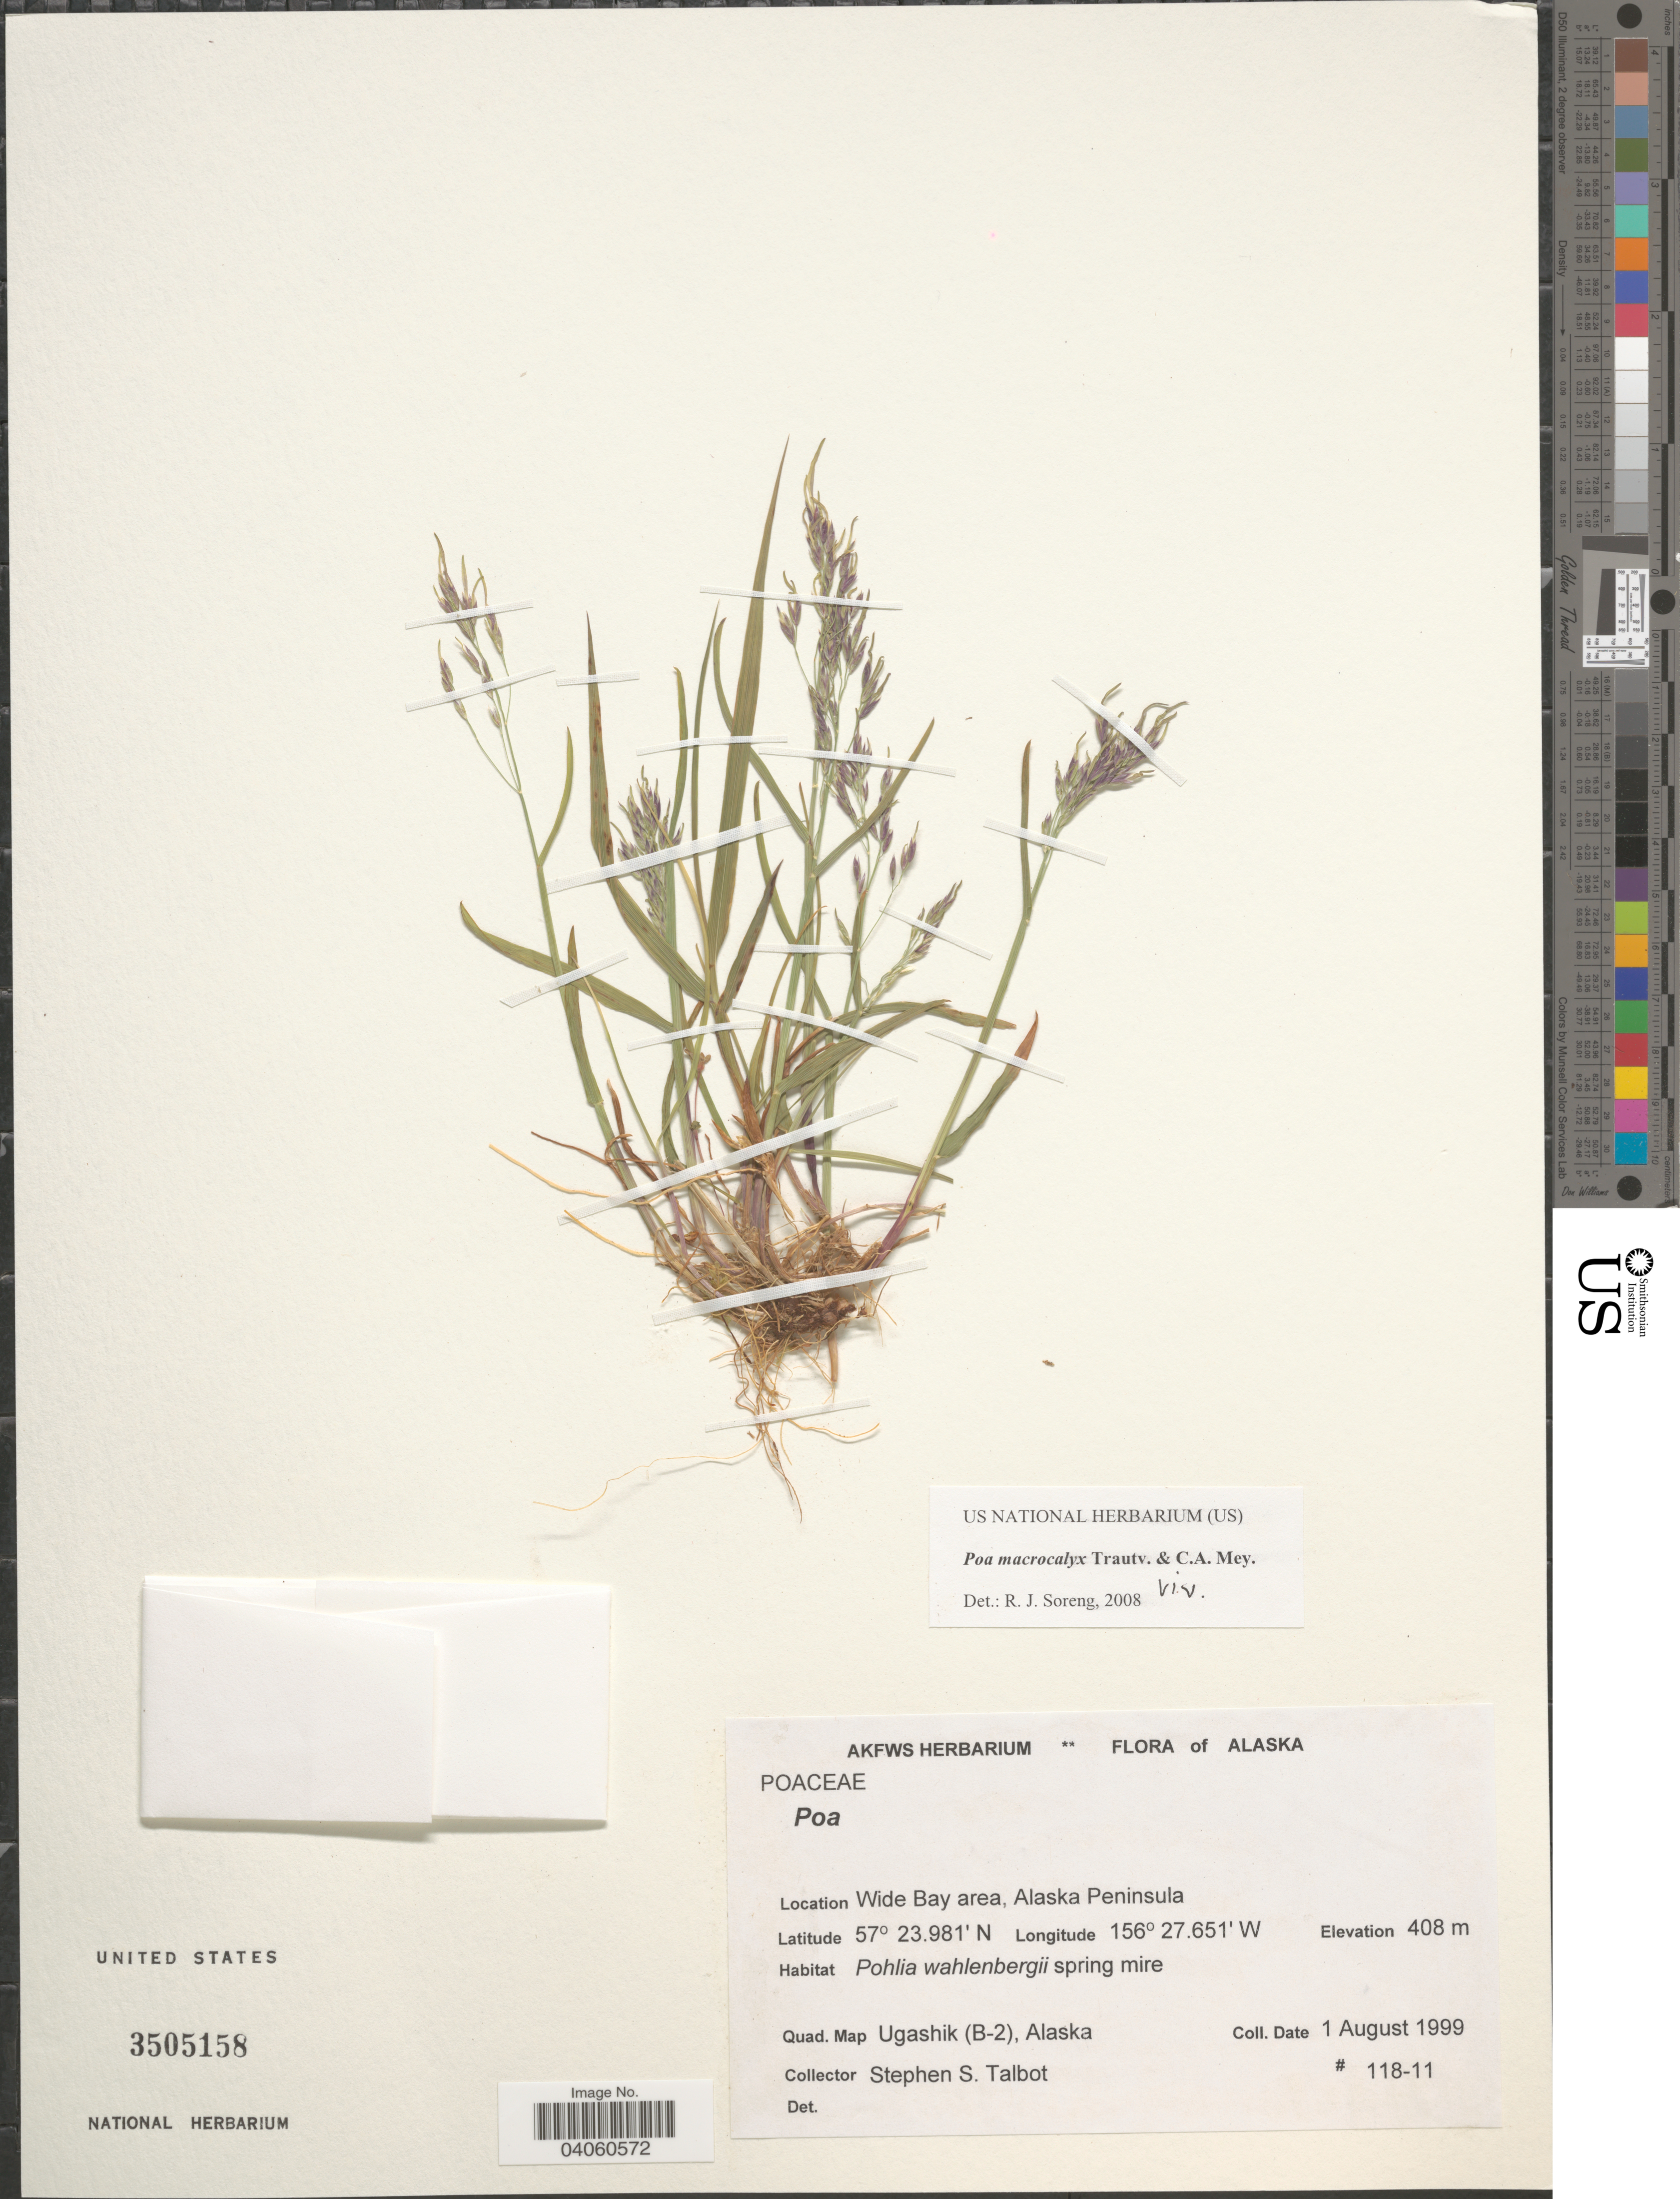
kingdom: Plantae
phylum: Tracheophyta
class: Liliopsida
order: Poales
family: Poaceae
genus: Poa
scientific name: Poa macrocalyx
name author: Trautv. & C.A. Mey.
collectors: S. S. Talbot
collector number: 118-11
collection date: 1999-08-01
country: United States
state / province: Alaska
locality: Wide Bay area, Alaska Peninsula. Quad. Map Ugashik (B-2).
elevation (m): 408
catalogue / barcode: US 3505158